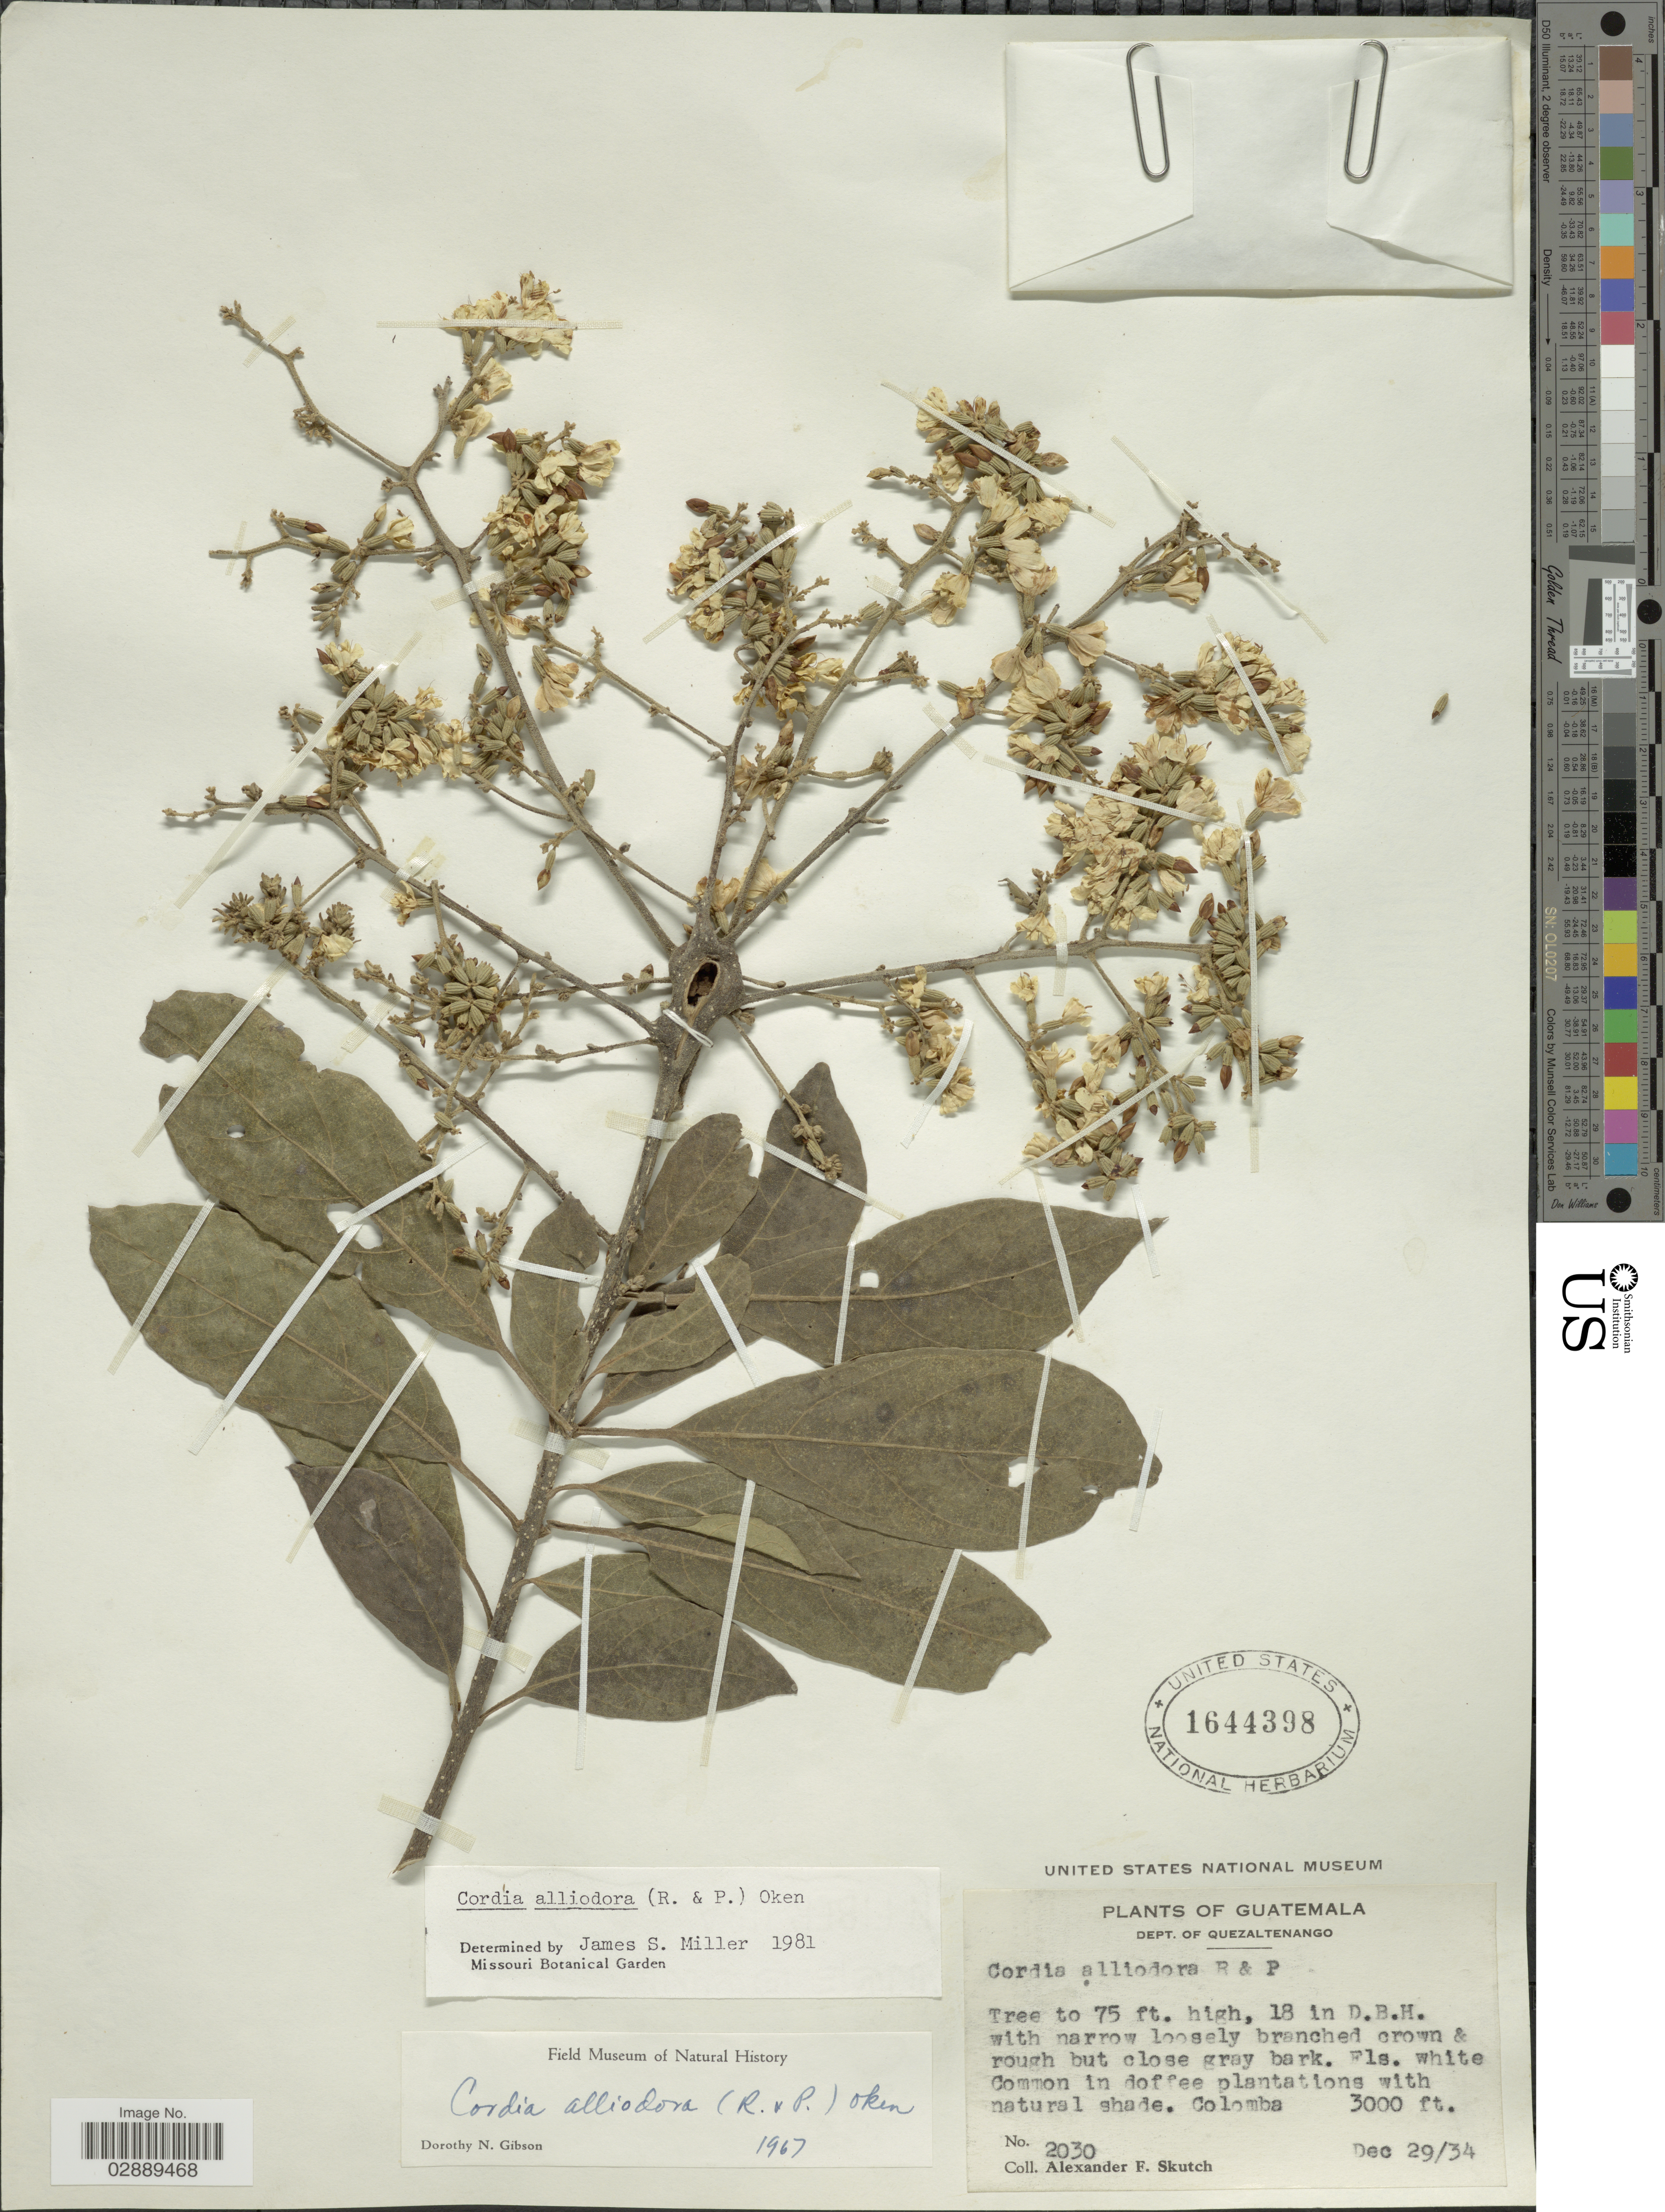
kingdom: Plantae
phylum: Tracheophyta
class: Magnoliopsida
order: Boraginales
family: Cordiaceae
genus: Cordia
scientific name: Cordia alliodora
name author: (Ruiz & Pav.) Oken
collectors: A. F. Skutch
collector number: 2030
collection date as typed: Transcribed d/m/y: 29/12/34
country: Guatemala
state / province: Quetzaltenango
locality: Dept. of Quezaltenango. Colomba.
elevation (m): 914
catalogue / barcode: US 1644398